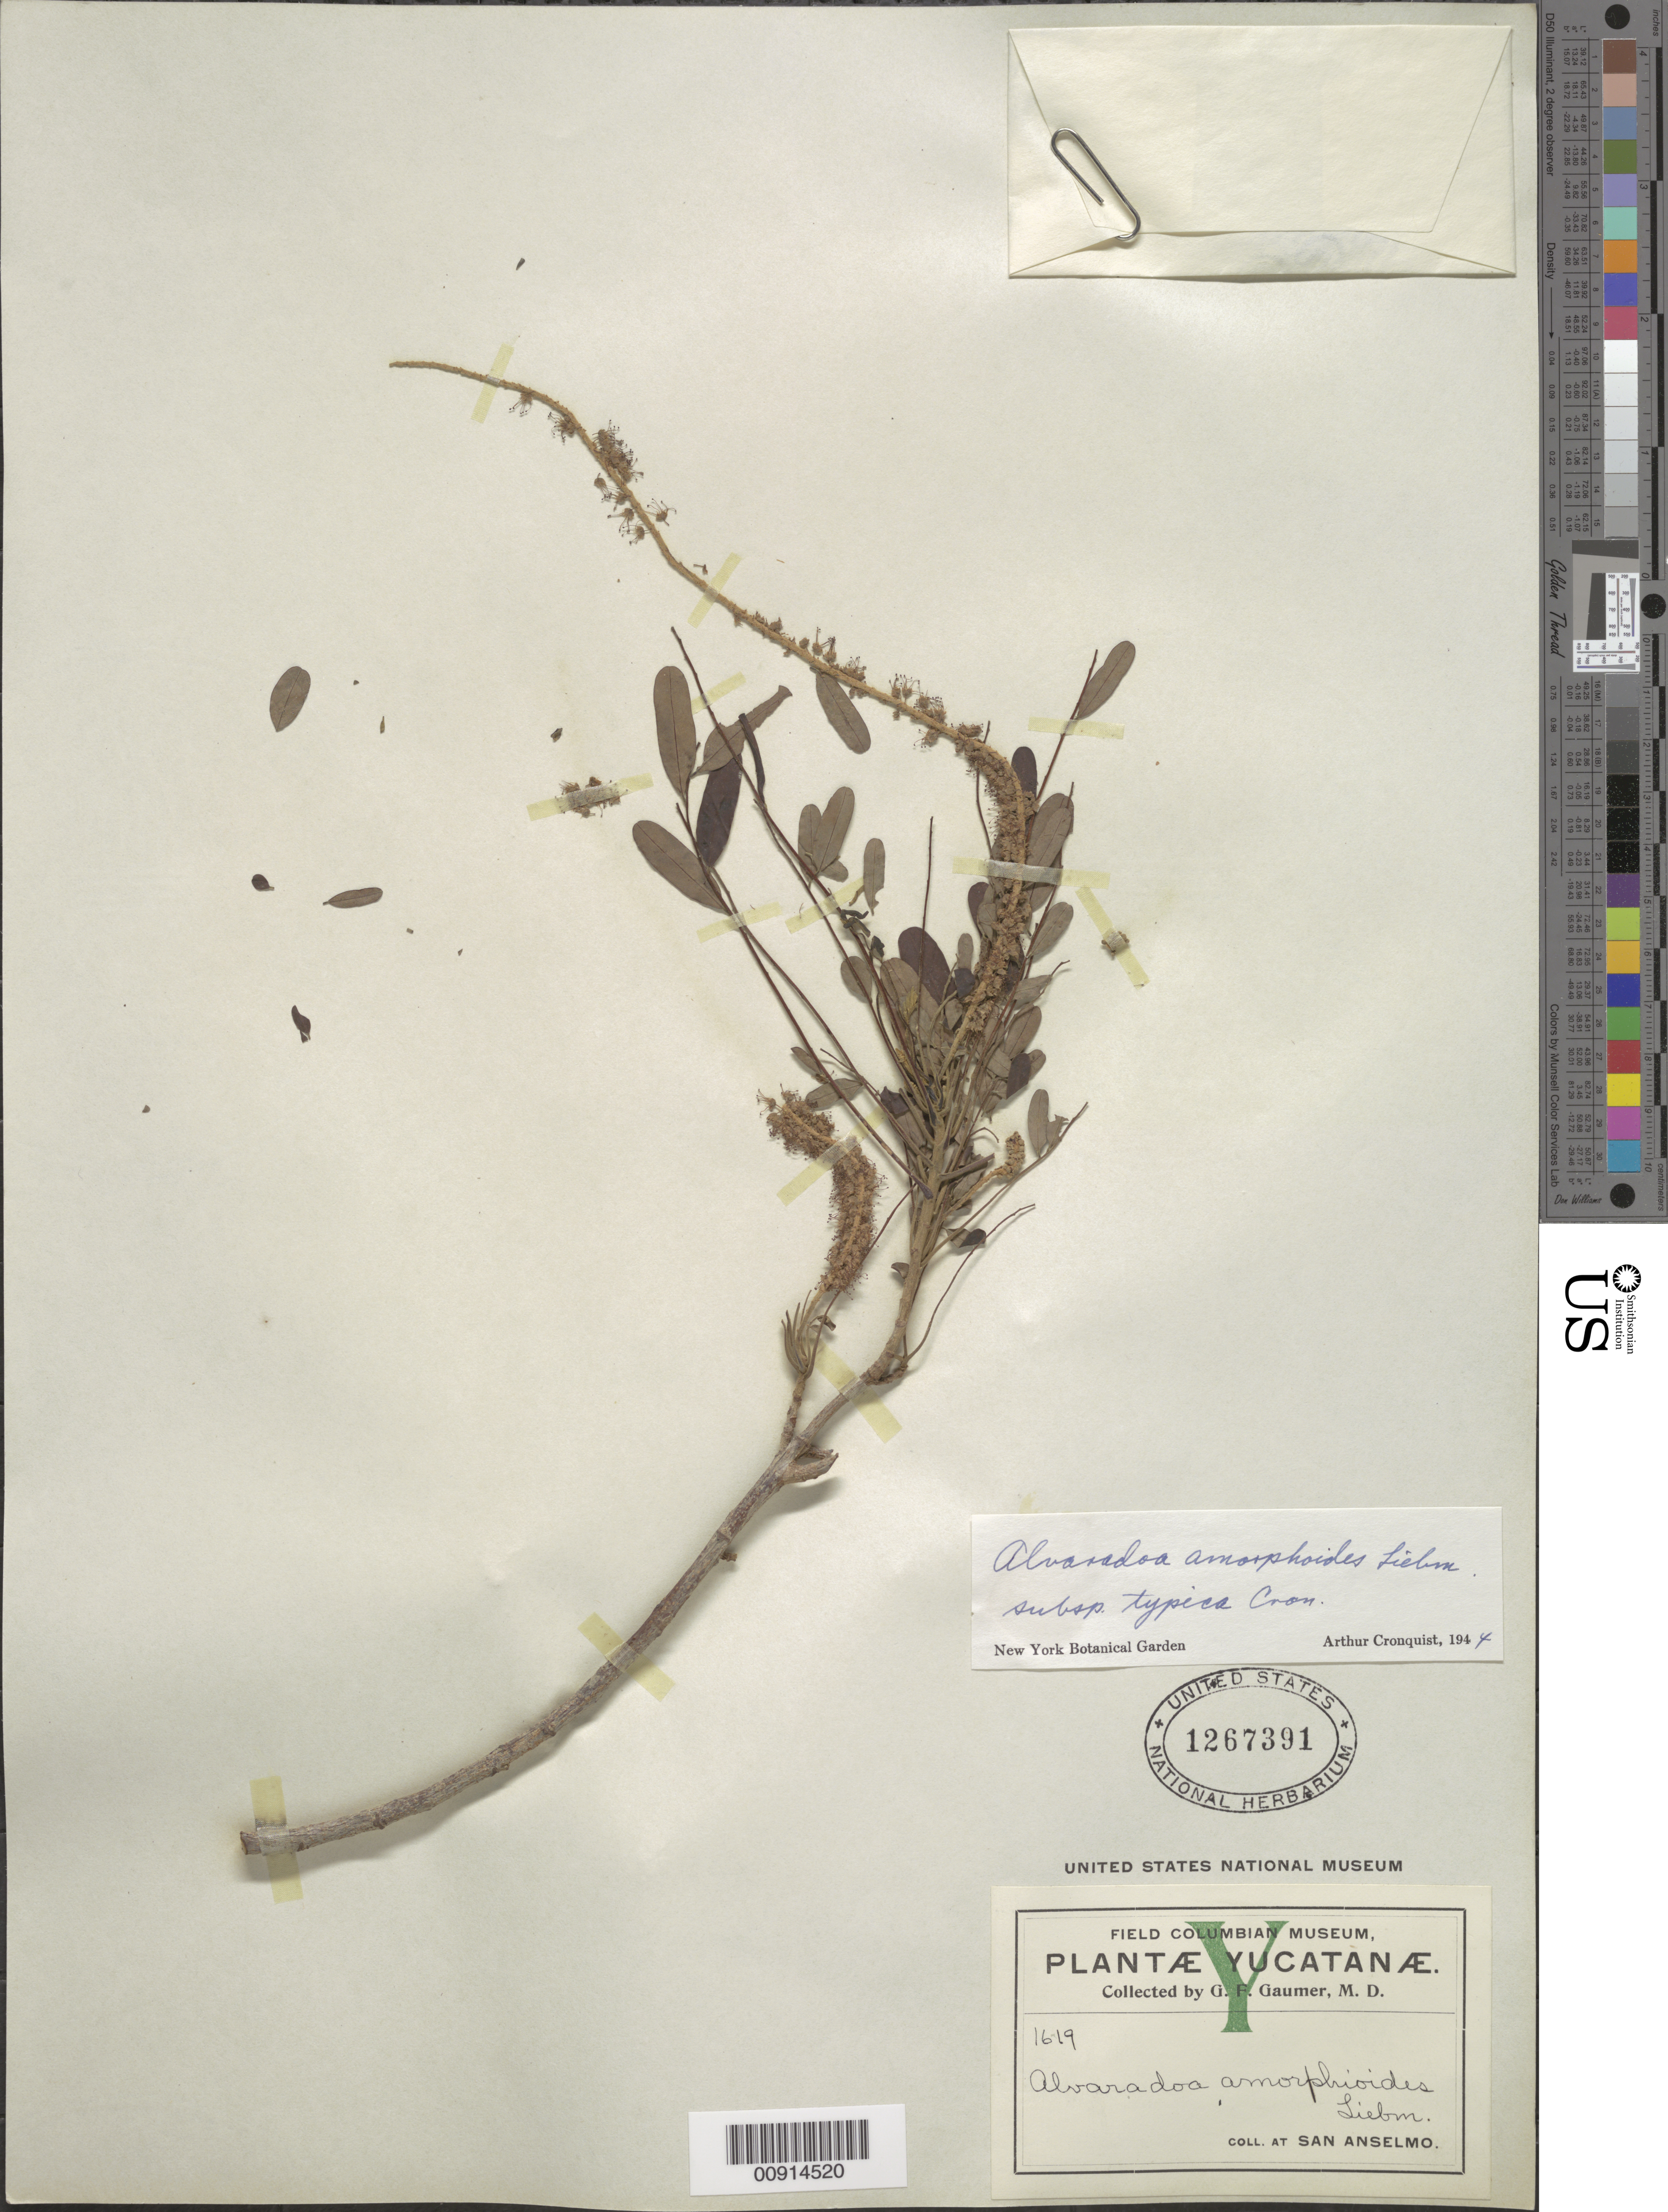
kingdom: Plantae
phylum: Tracheophyta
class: Magnoliopsida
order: Picramniales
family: Picramniaceae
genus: Alvaradoa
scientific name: Alvaradoa amorphoides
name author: Liebm.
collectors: G. F. Gaumer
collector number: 1619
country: Mexico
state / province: Yucatán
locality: San Anselmo.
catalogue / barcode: US 1267391